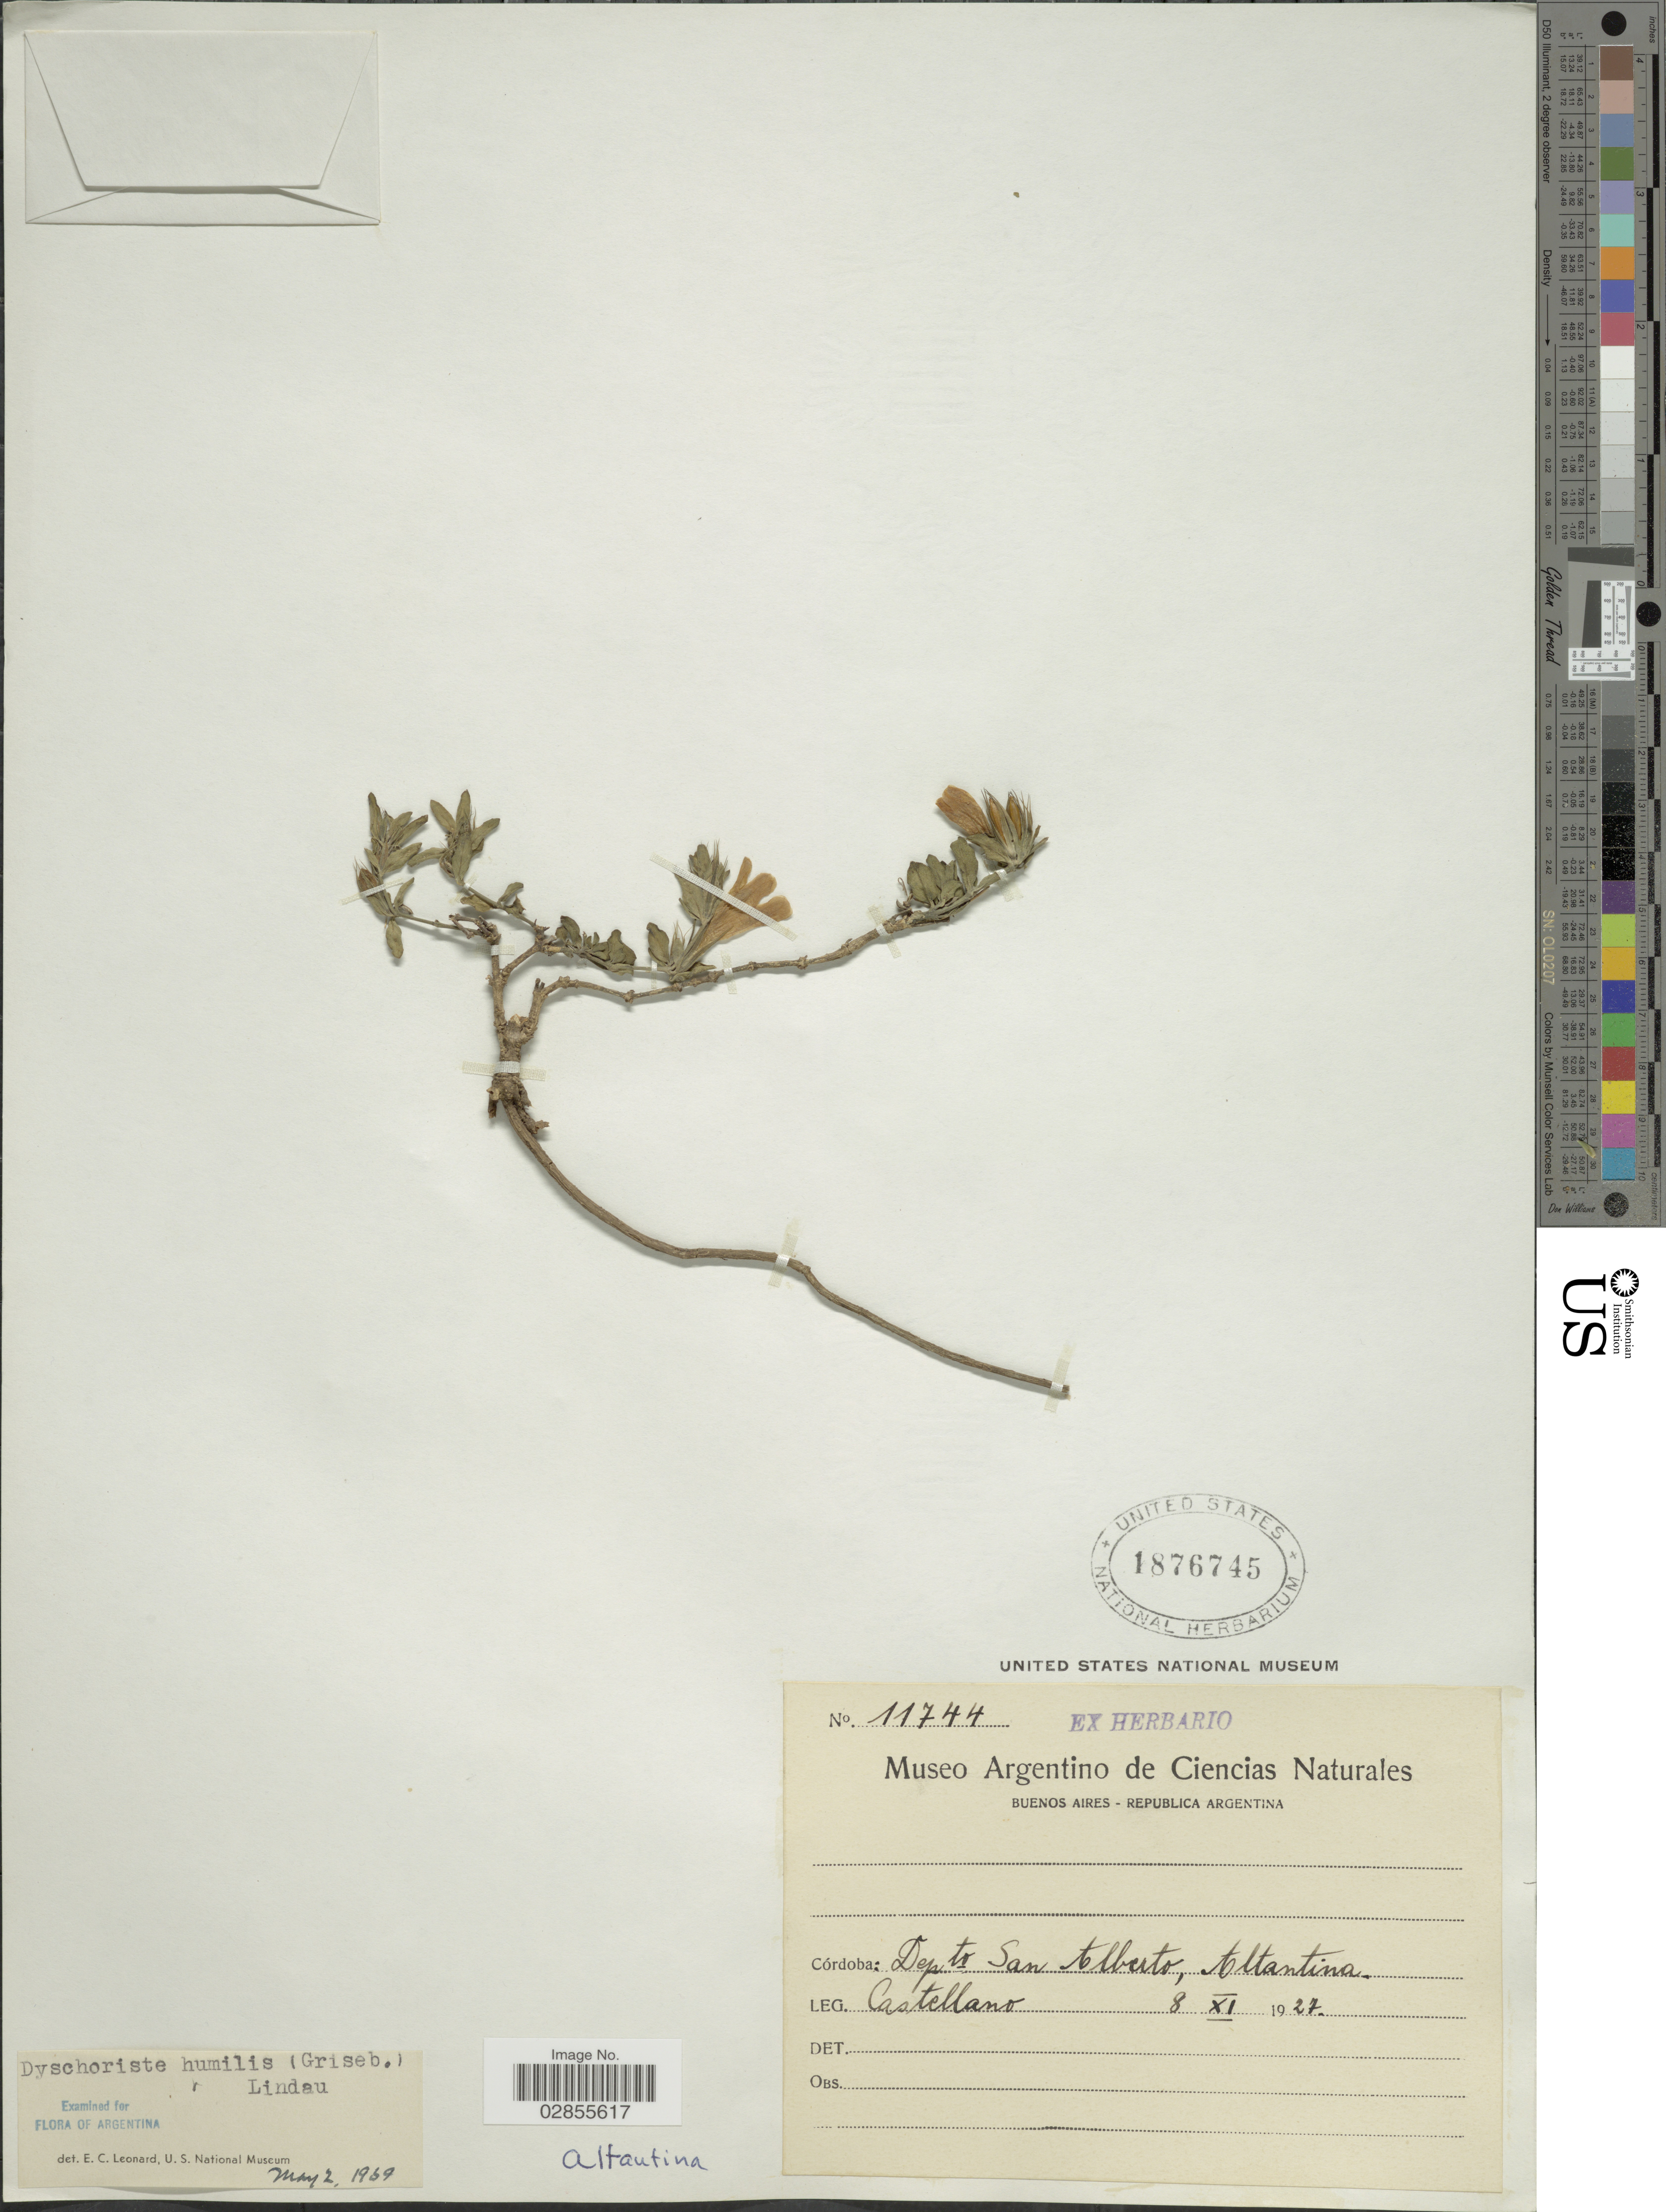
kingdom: Plantae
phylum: Tracheophyta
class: Magnoliopsida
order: Lamiales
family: Acanthaceae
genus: Dyschoriste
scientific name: Dyschoriste humilis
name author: Lindau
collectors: -- Castellanos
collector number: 11744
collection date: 1927-11-08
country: Colombia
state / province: Córdoba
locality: Depto San Alberto, Atlantina.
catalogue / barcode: US 1876745